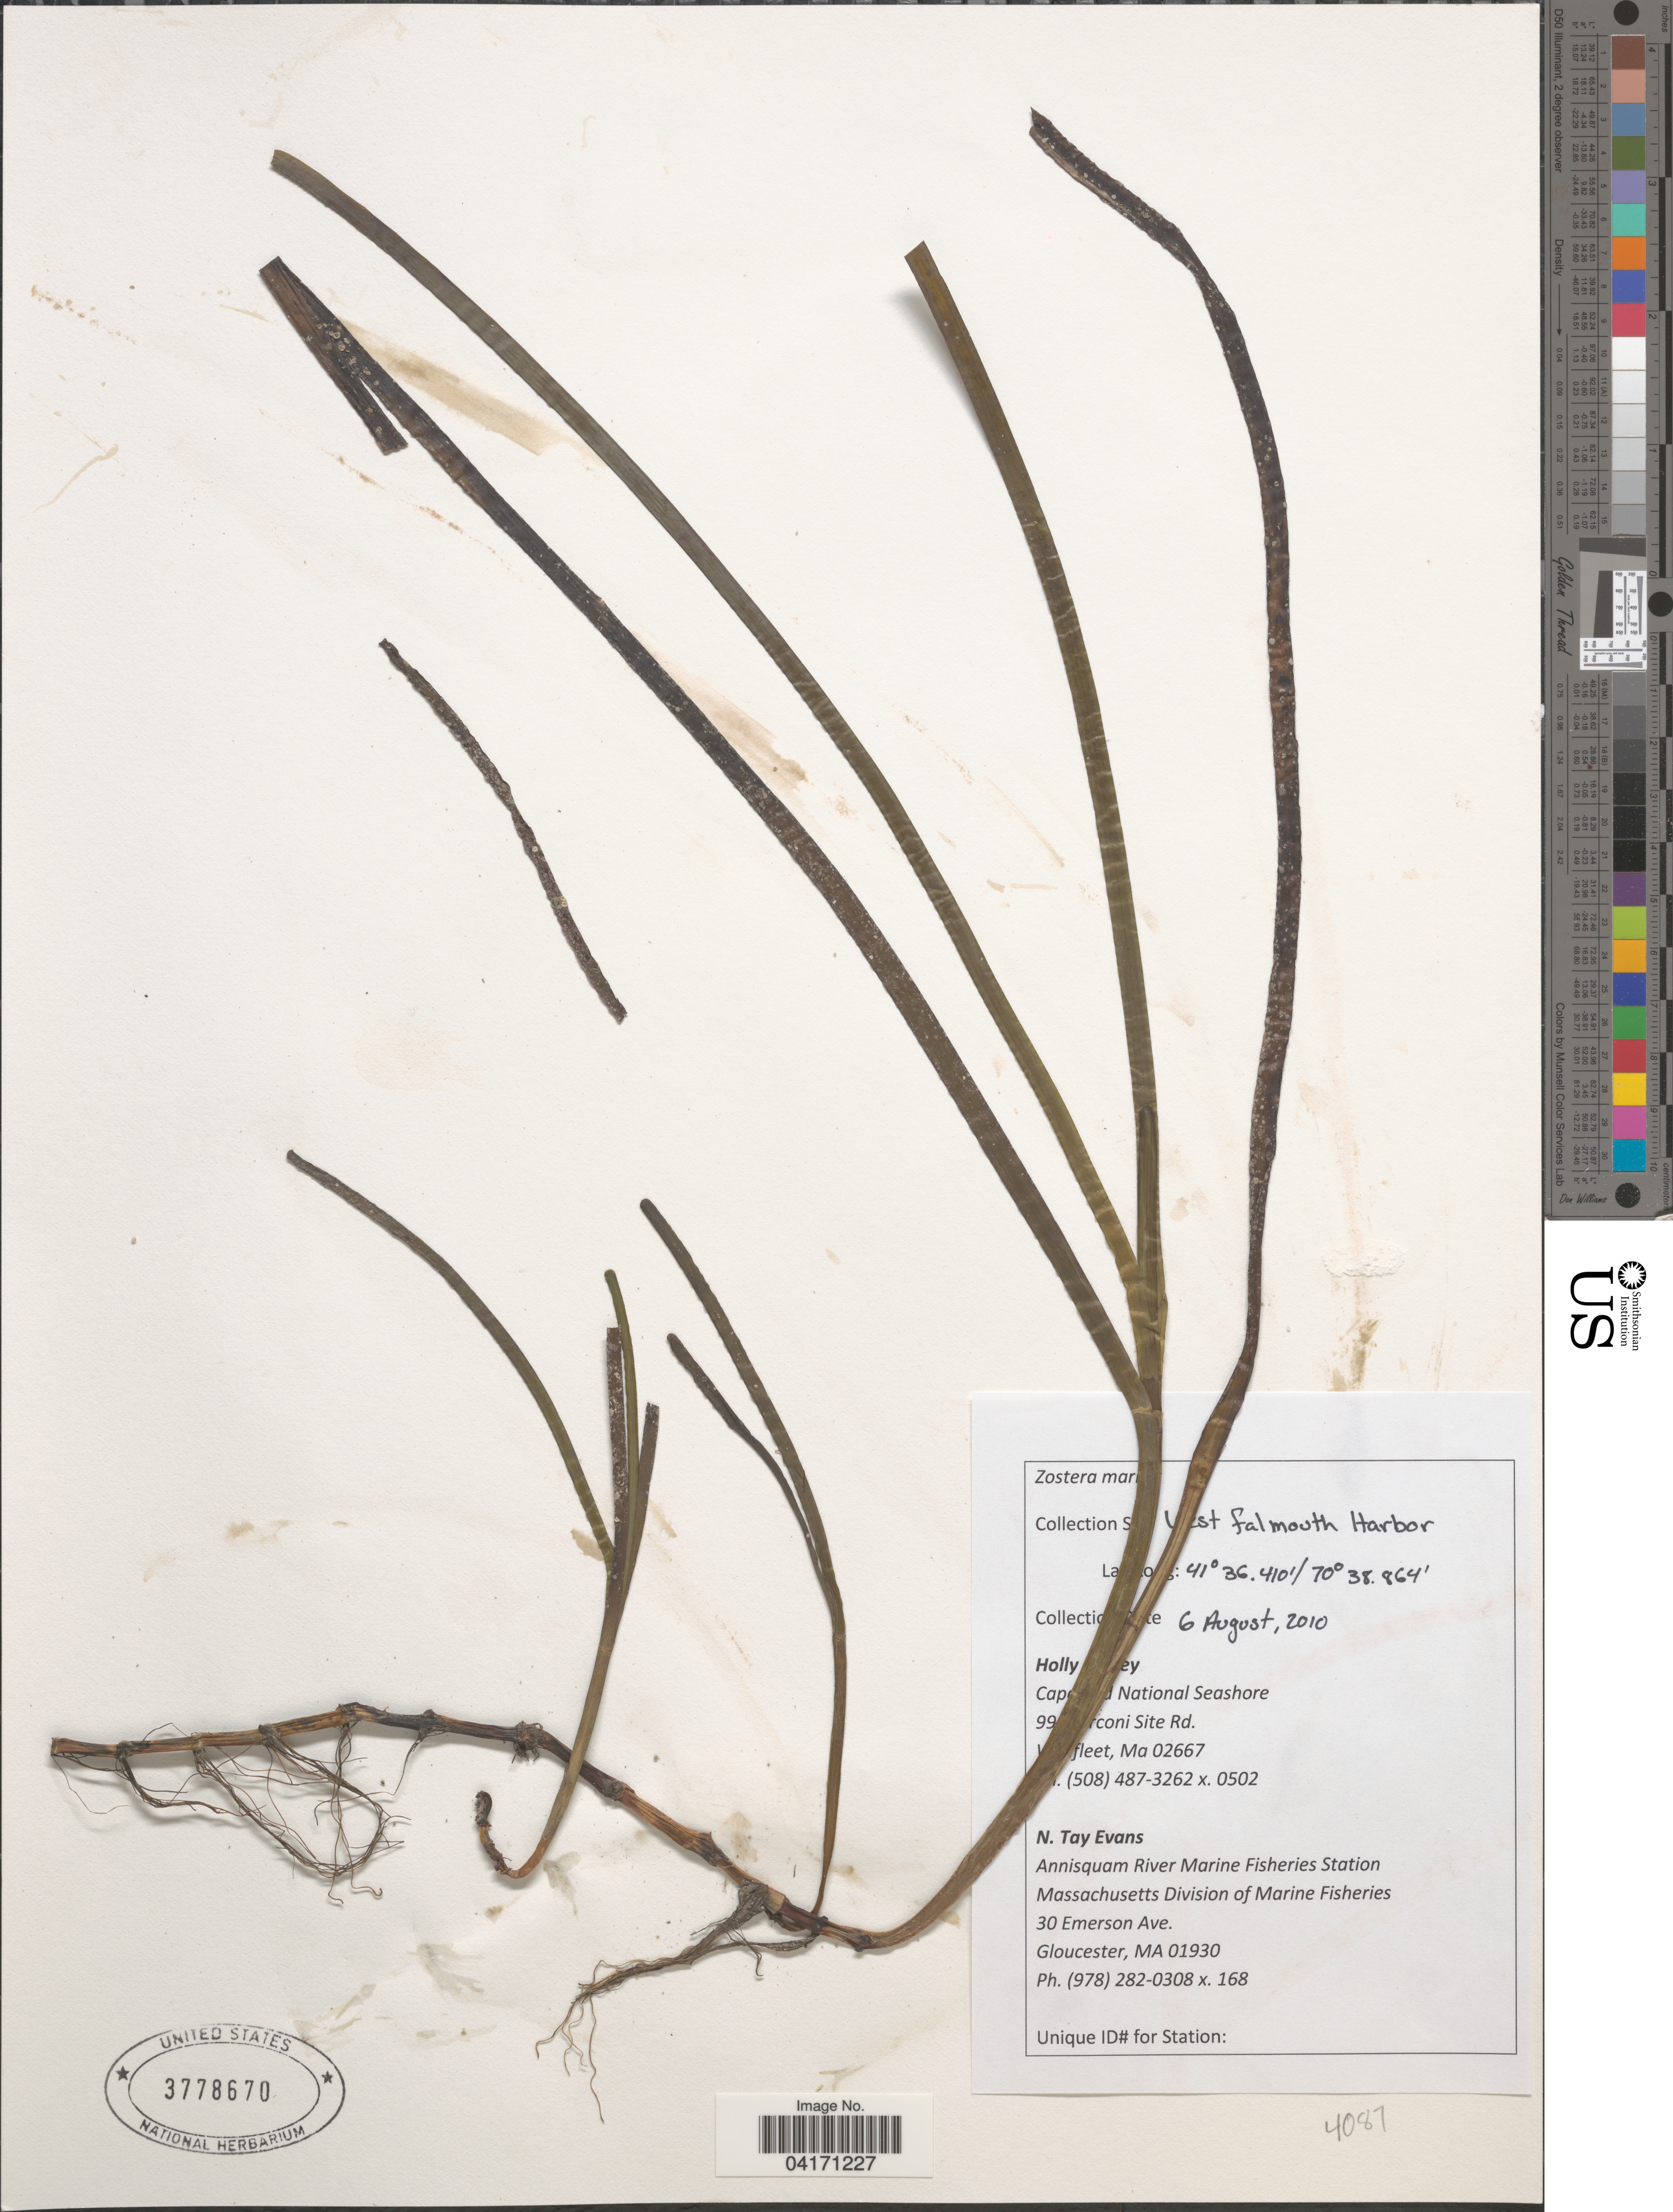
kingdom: Plantae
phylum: Tracheophyta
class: Liliopsida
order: Alismatales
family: Zosteraceae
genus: Zostera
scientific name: Zostera marina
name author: L.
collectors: H. Bayley & N. Evans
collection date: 2010-08-06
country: United States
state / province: Massachusetts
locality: West Falmouth Harbor.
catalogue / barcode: US 3778670